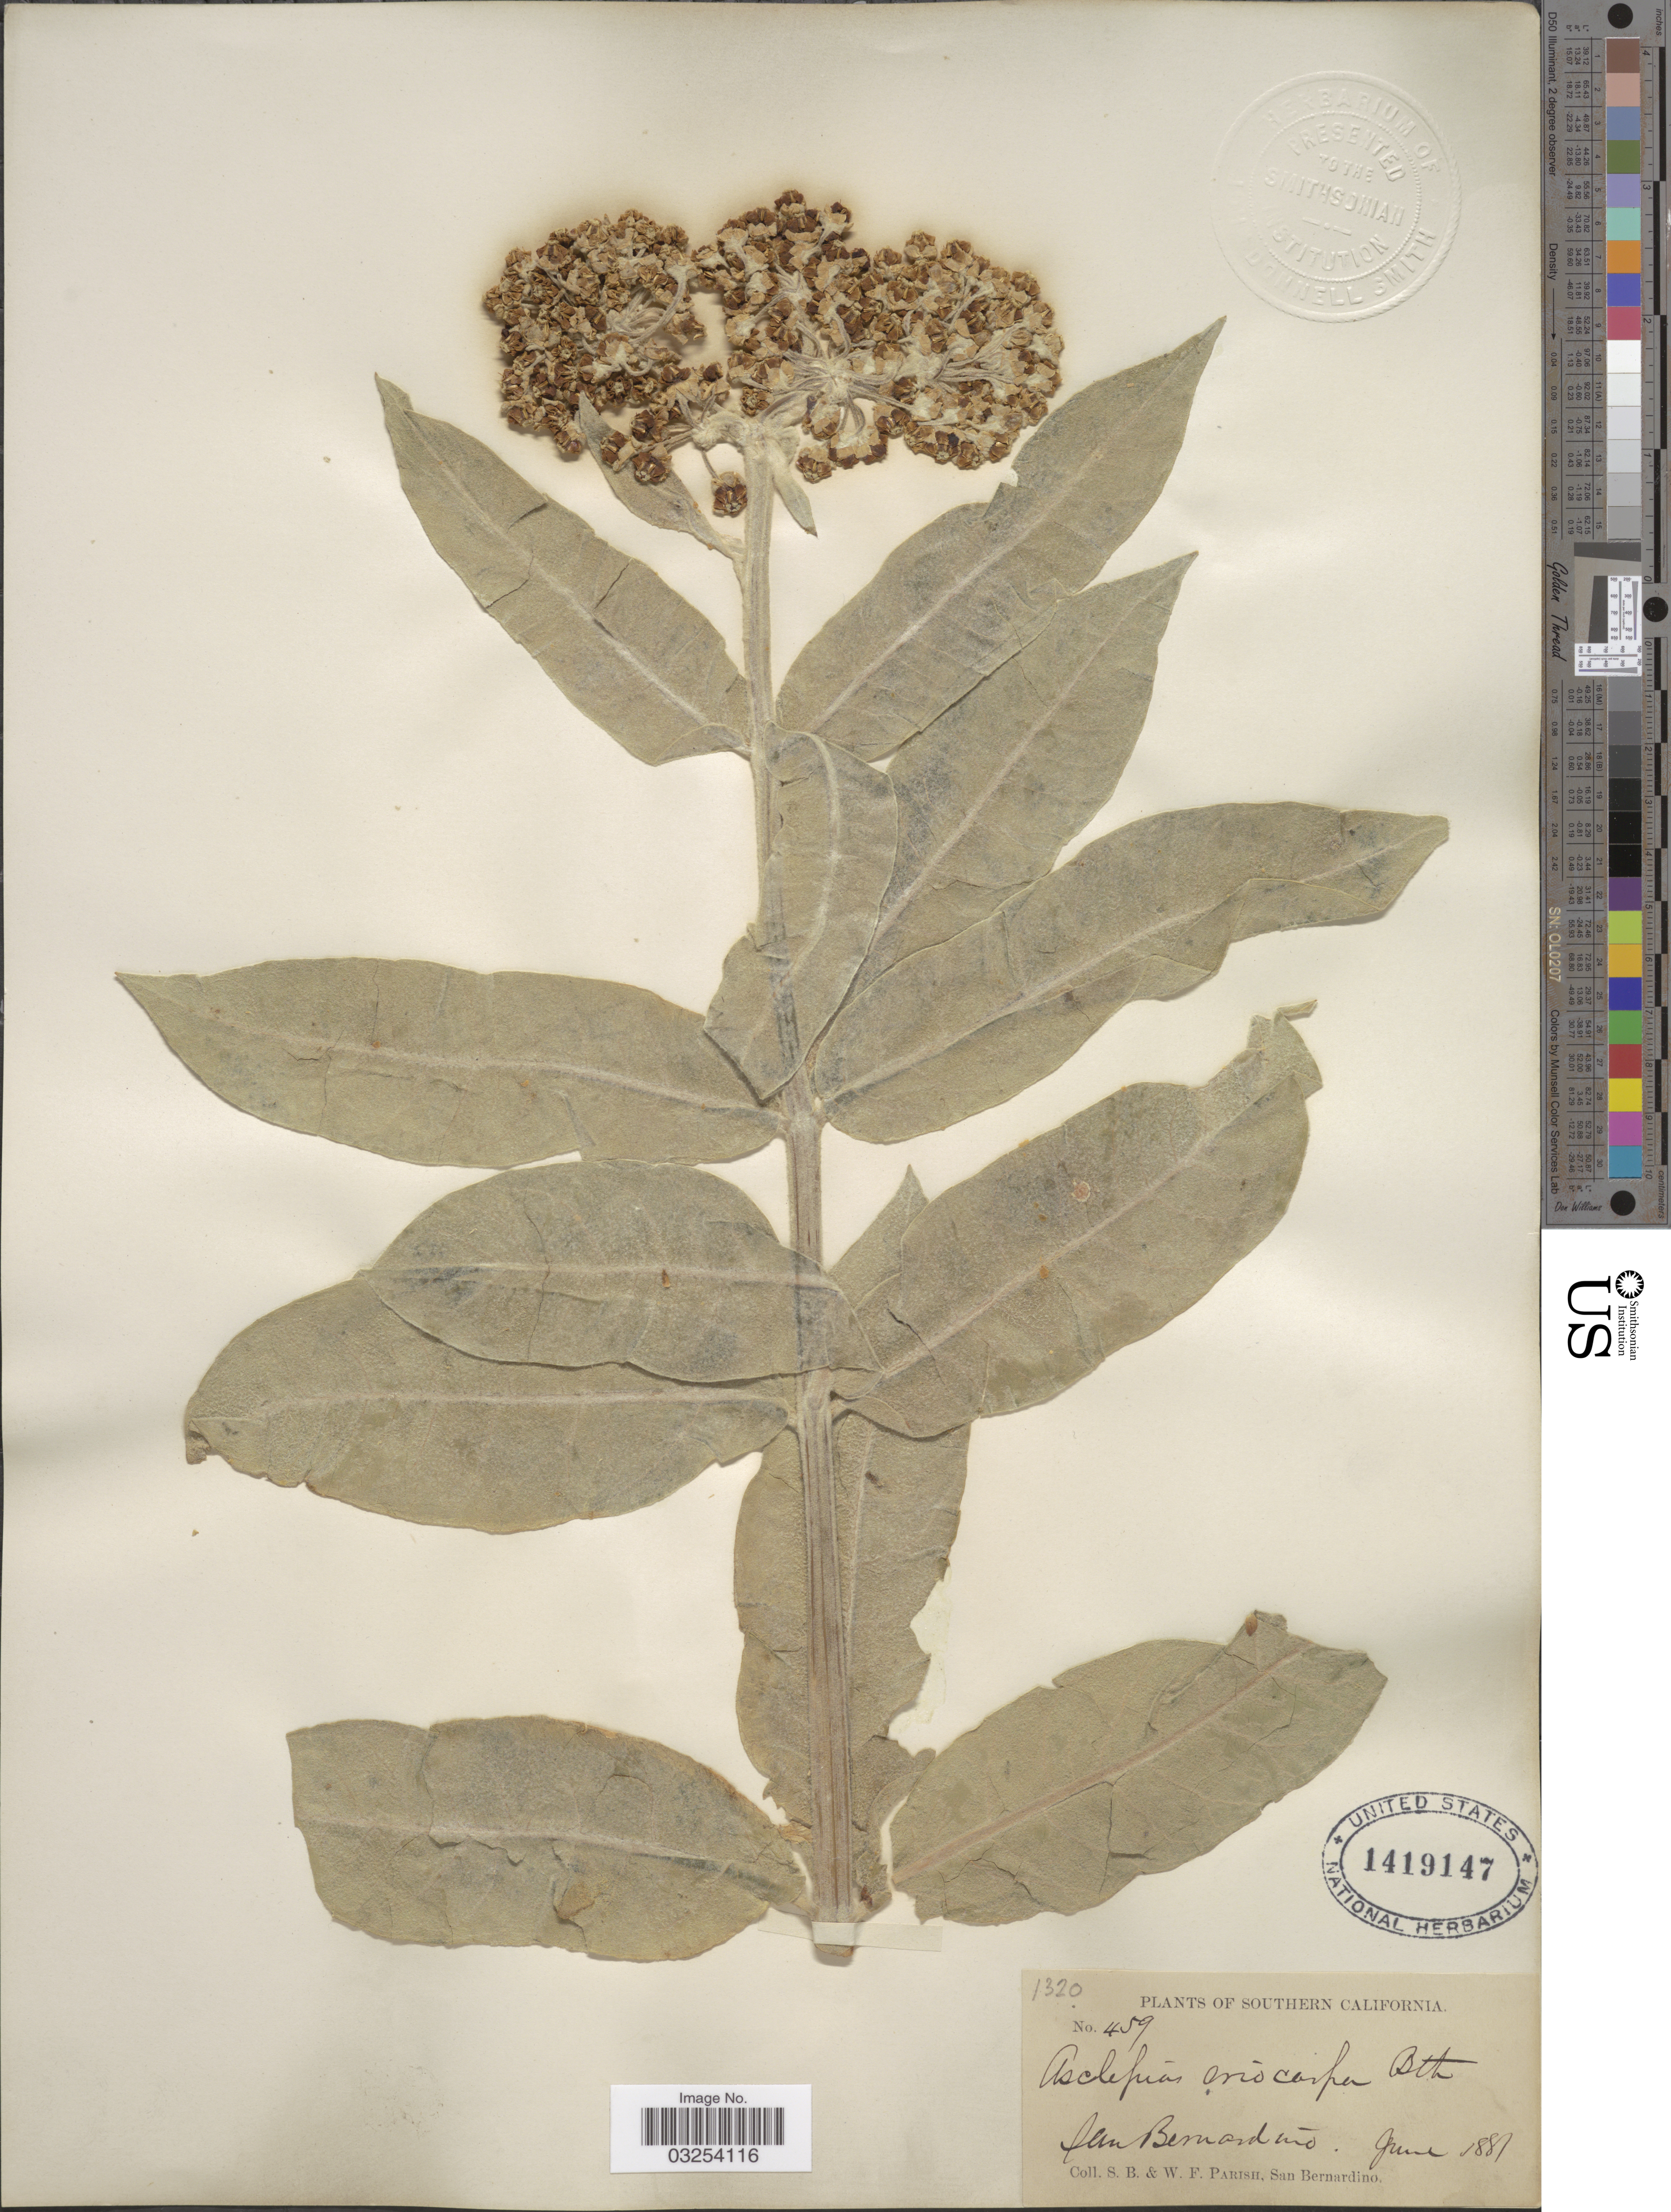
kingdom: Plantae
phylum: Tracheophyta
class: Magnoliopsida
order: Gentianales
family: Apocynaceae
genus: Asclepias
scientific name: Asclepias eriocarpa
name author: Benth.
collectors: S. B. Parish & W. F. Parish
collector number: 459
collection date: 1887-06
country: United States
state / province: California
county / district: San Bernardino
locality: Southern California. San Bernardino.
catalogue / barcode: US 1419147